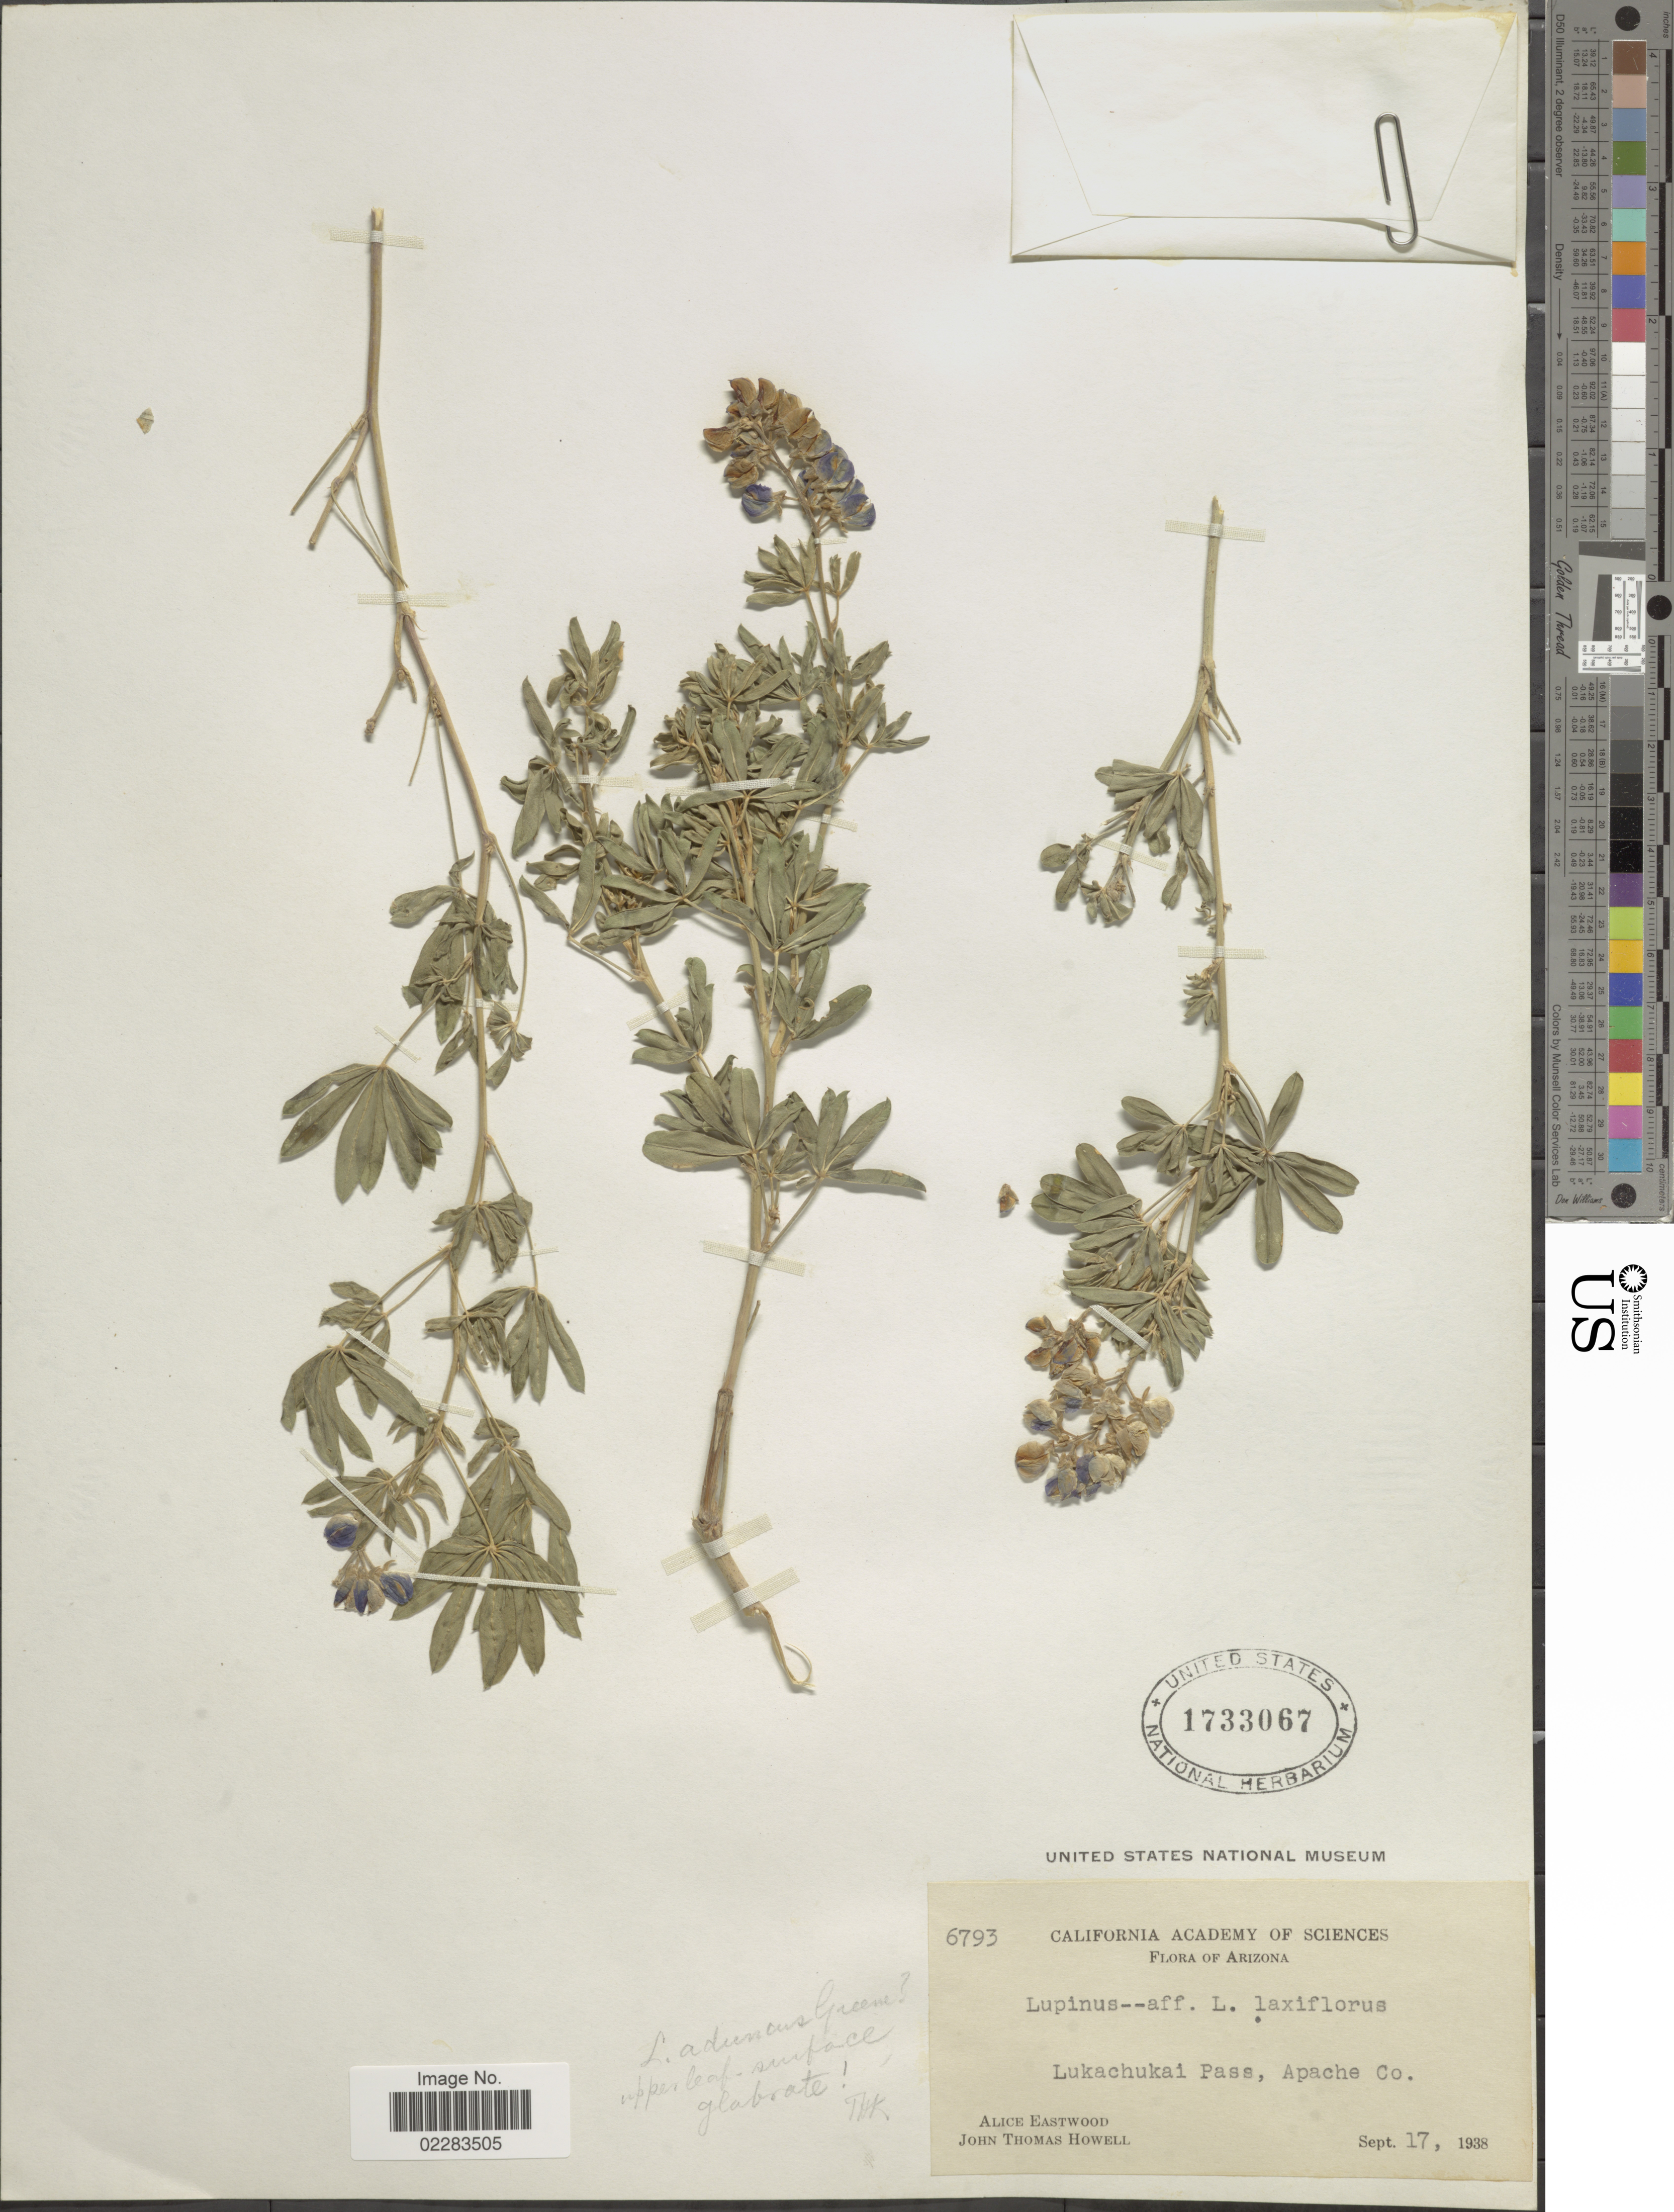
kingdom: Plantae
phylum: Tracheophyta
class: Magnoliopsida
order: Fabales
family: Fabaceae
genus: Lupinus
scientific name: Lupinus aduncus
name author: Greene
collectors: A. Eastwood & J. T. Howell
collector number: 6793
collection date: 1938-09-17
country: United States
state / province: Arizona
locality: Lukachukai Pass, Apache Co.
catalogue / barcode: US 17332067